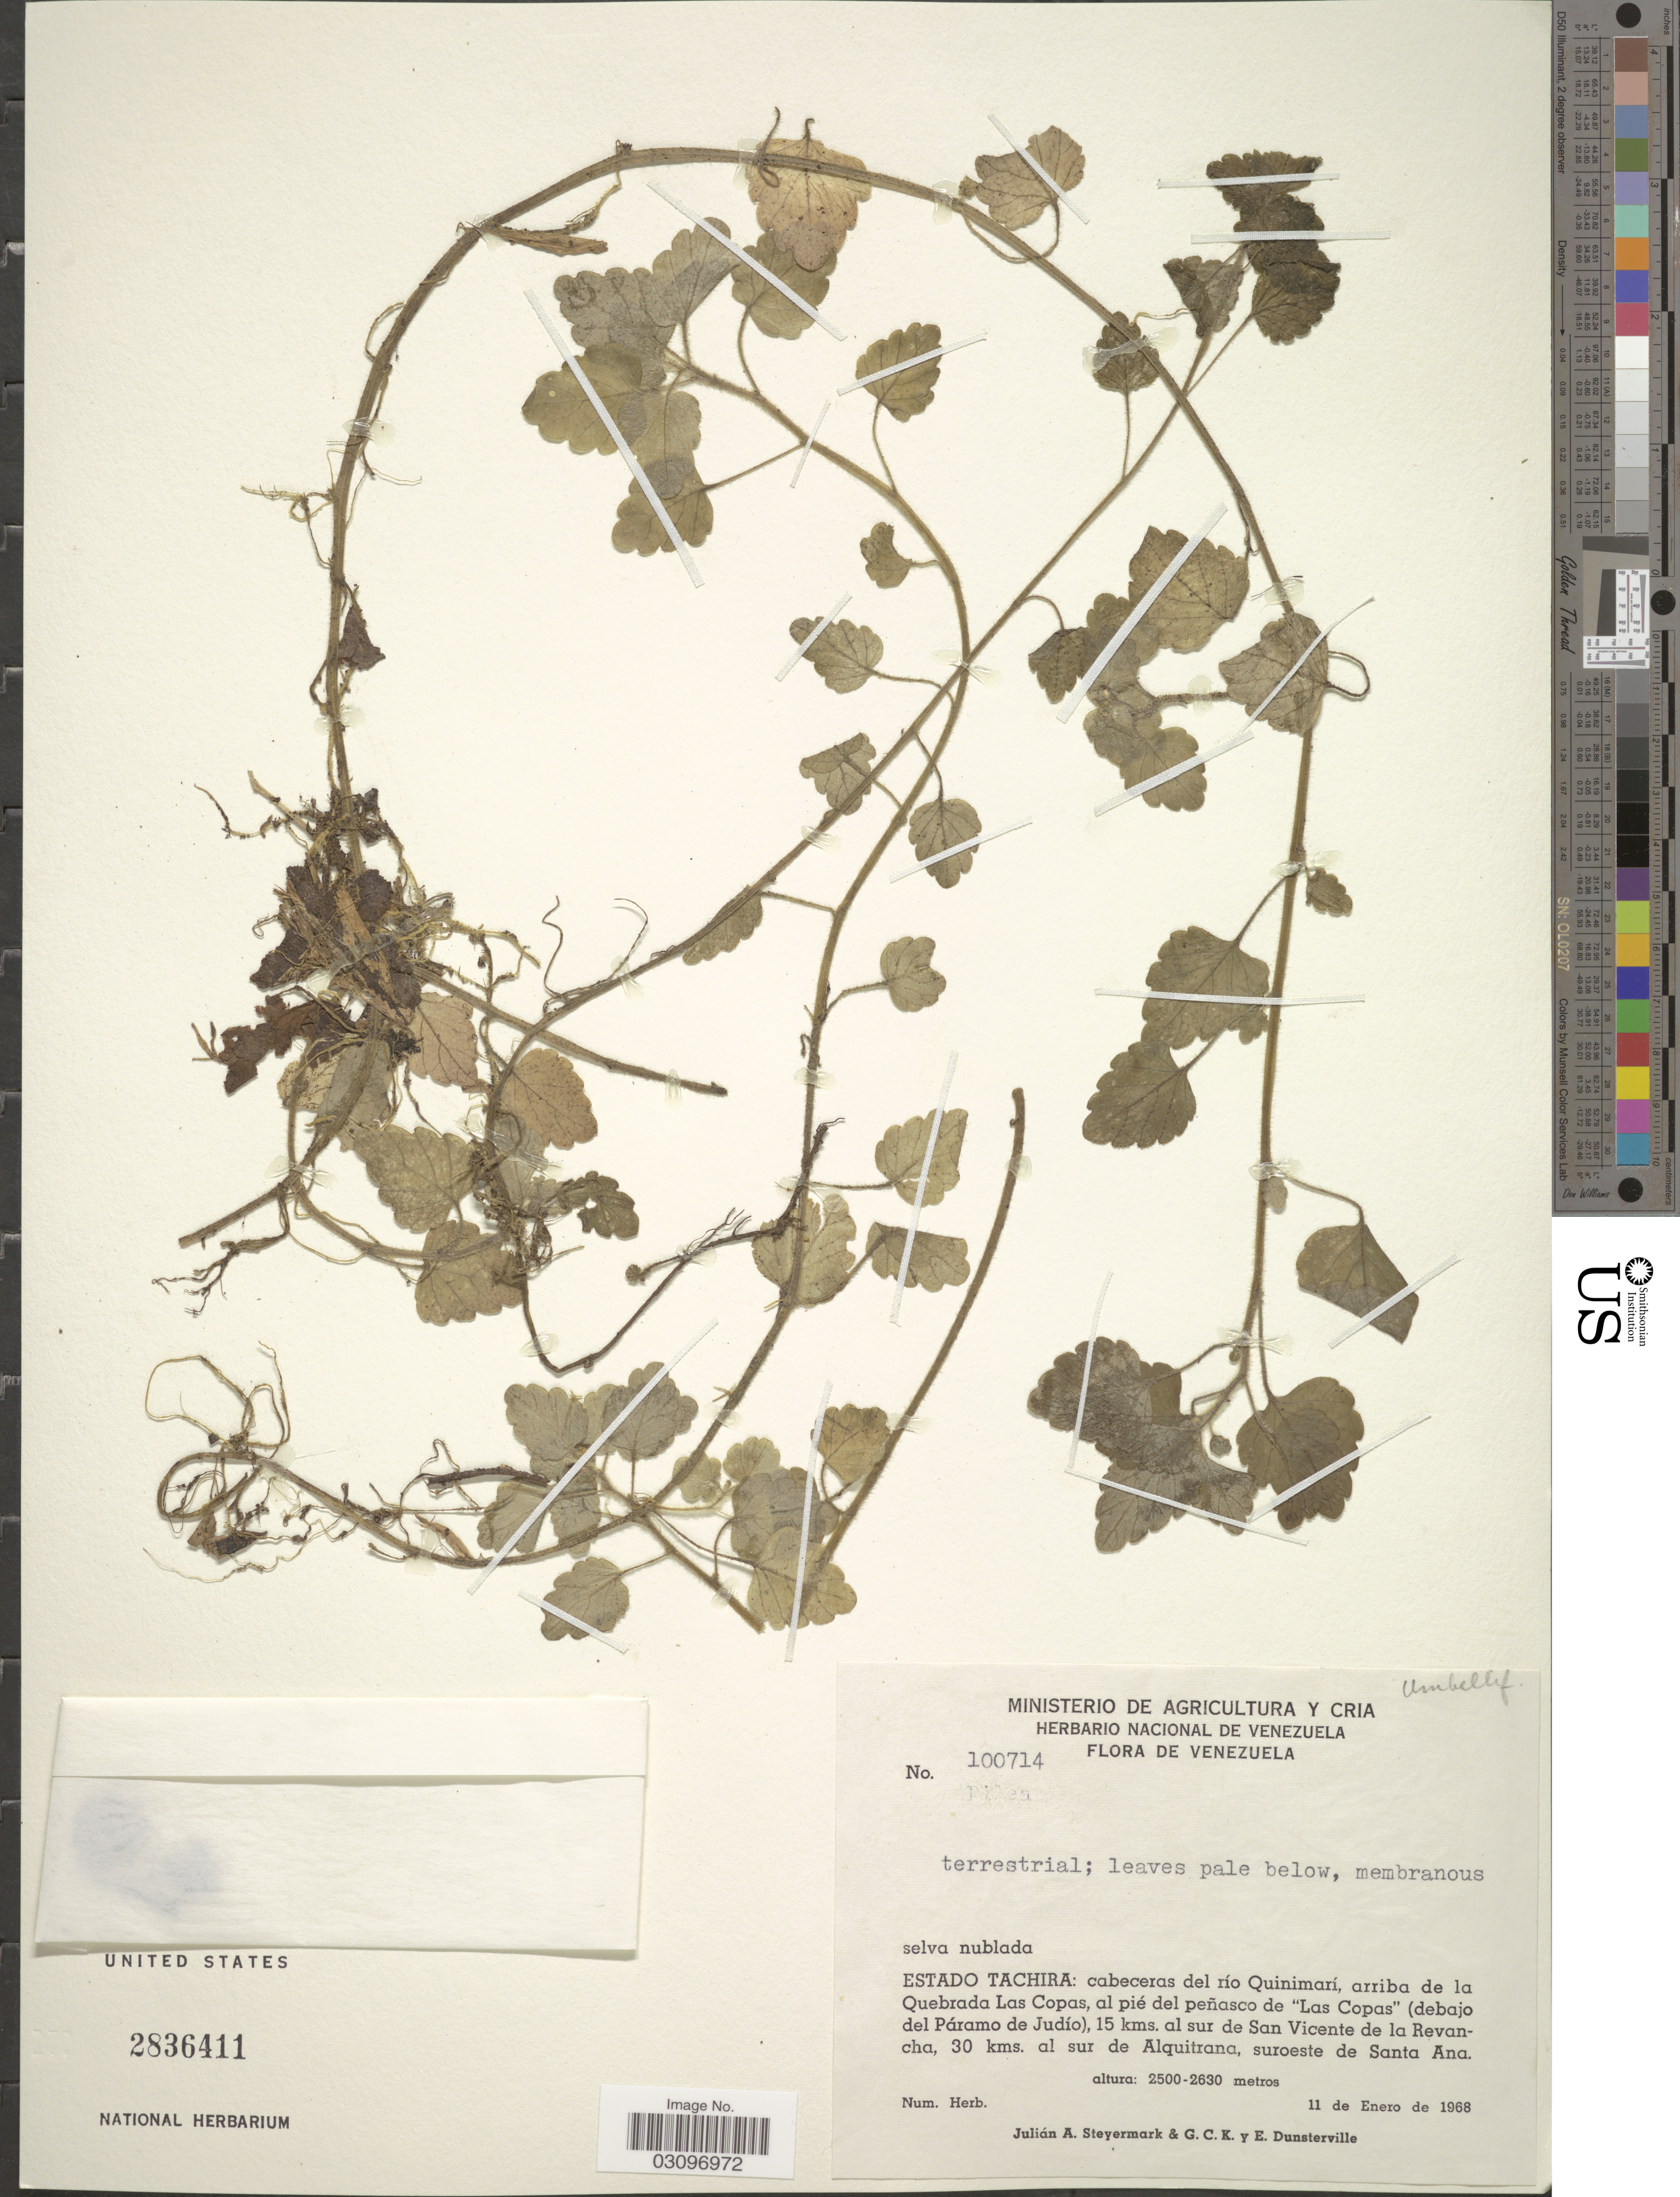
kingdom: Plantae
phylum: Tracheophyta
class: Magnoliopsida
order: Malpighiales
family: Euphorbiaceae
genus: Dysopsis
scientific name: Dysopsis paucidentata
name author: (Müll. Arg.) Lozano & J. Murillo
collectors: J. Steyermark, G. C. K. Dunsterville & E. Dunsterville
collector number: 100714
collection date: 1968-01-11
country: Venezuela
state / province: Tachira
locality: Cabeceras del río Quinimarí, arriba de la Quebrada Las Copas, al pié del peñasco de "Las Copas" (debajo del Páramo de Judío), 15 kms. al sur de San Vicente de la Revancha, 30 kms. al sur de Alquitrana, suroeste de Santa Ana.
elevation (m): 2500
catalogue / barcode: US 2836411